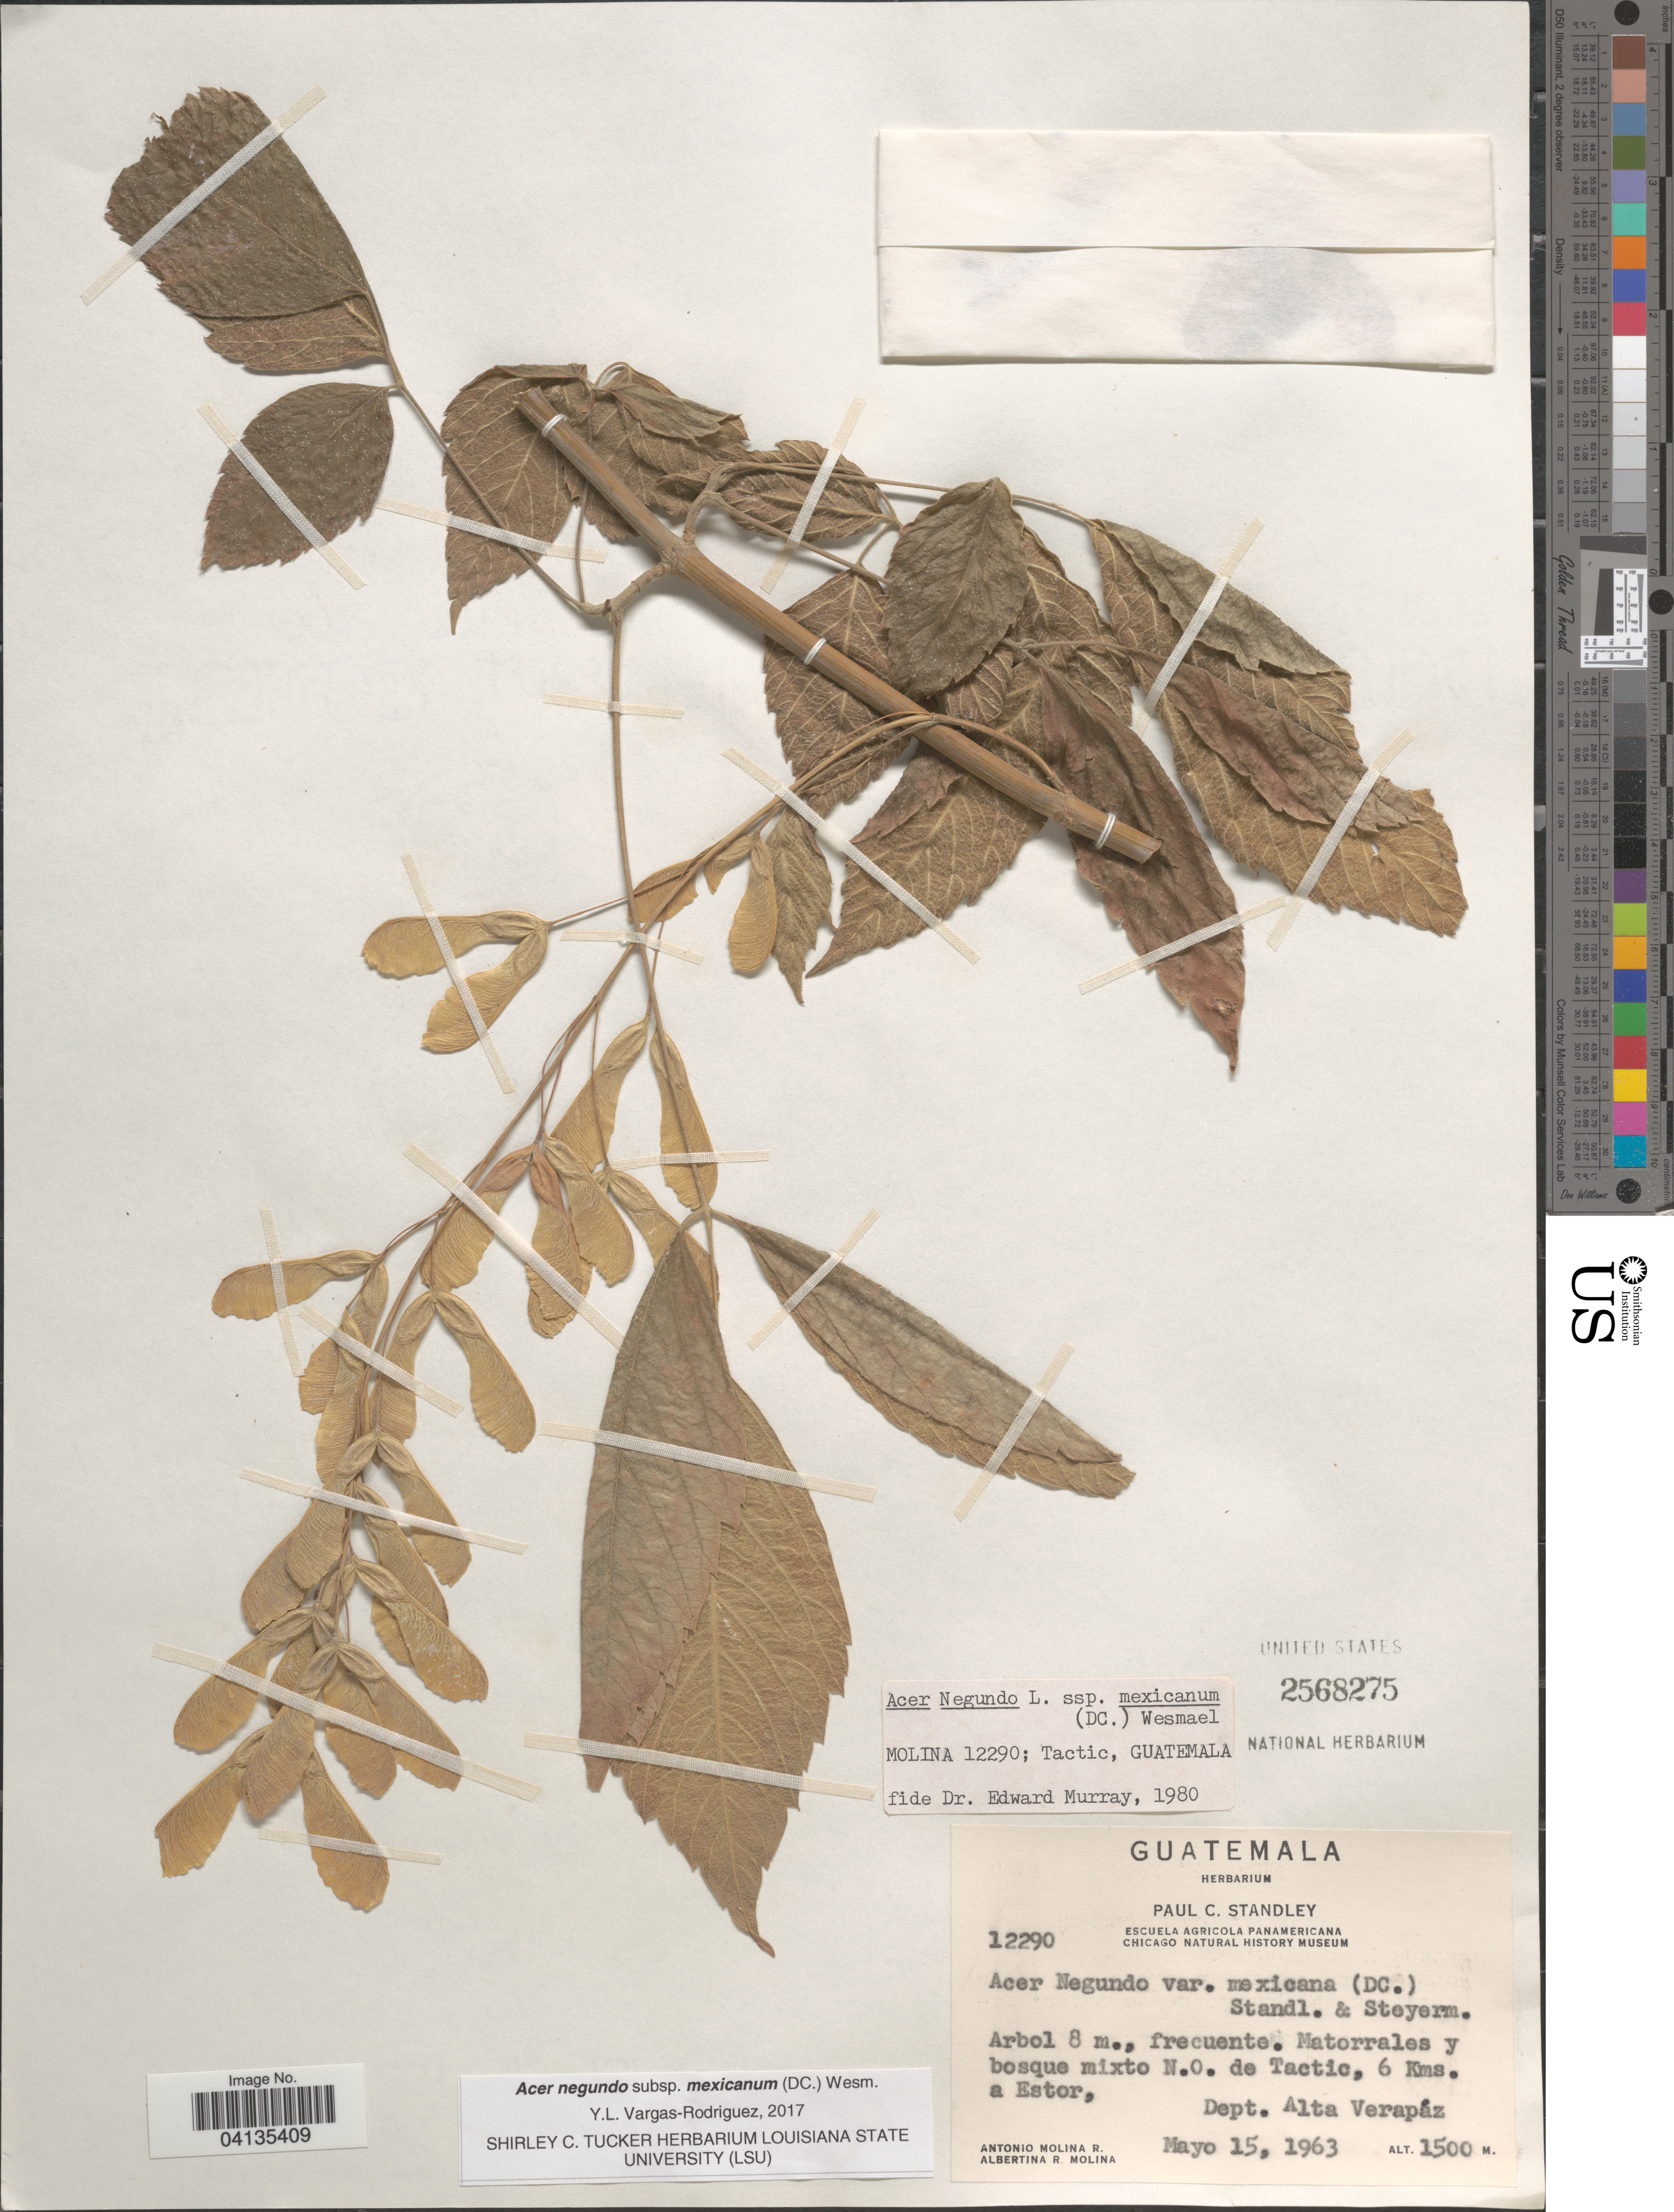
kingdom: Plantae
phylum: Tracheophyta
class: Magnoliopsida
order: Sapindales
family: Sapindaceae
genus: Acer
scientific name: Acer negundo subsp. mexicanum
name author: (DC.) Wesm.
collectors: A. Molina R. & A. R. Molina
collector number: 12290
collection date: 1963-05-15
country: Guatemala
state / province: Alta Verapaz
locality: N.O. de Tactic, 6 Kms. a Estor, Dept. Alta Verapáz.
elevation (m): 1500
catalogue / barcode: US 2568275